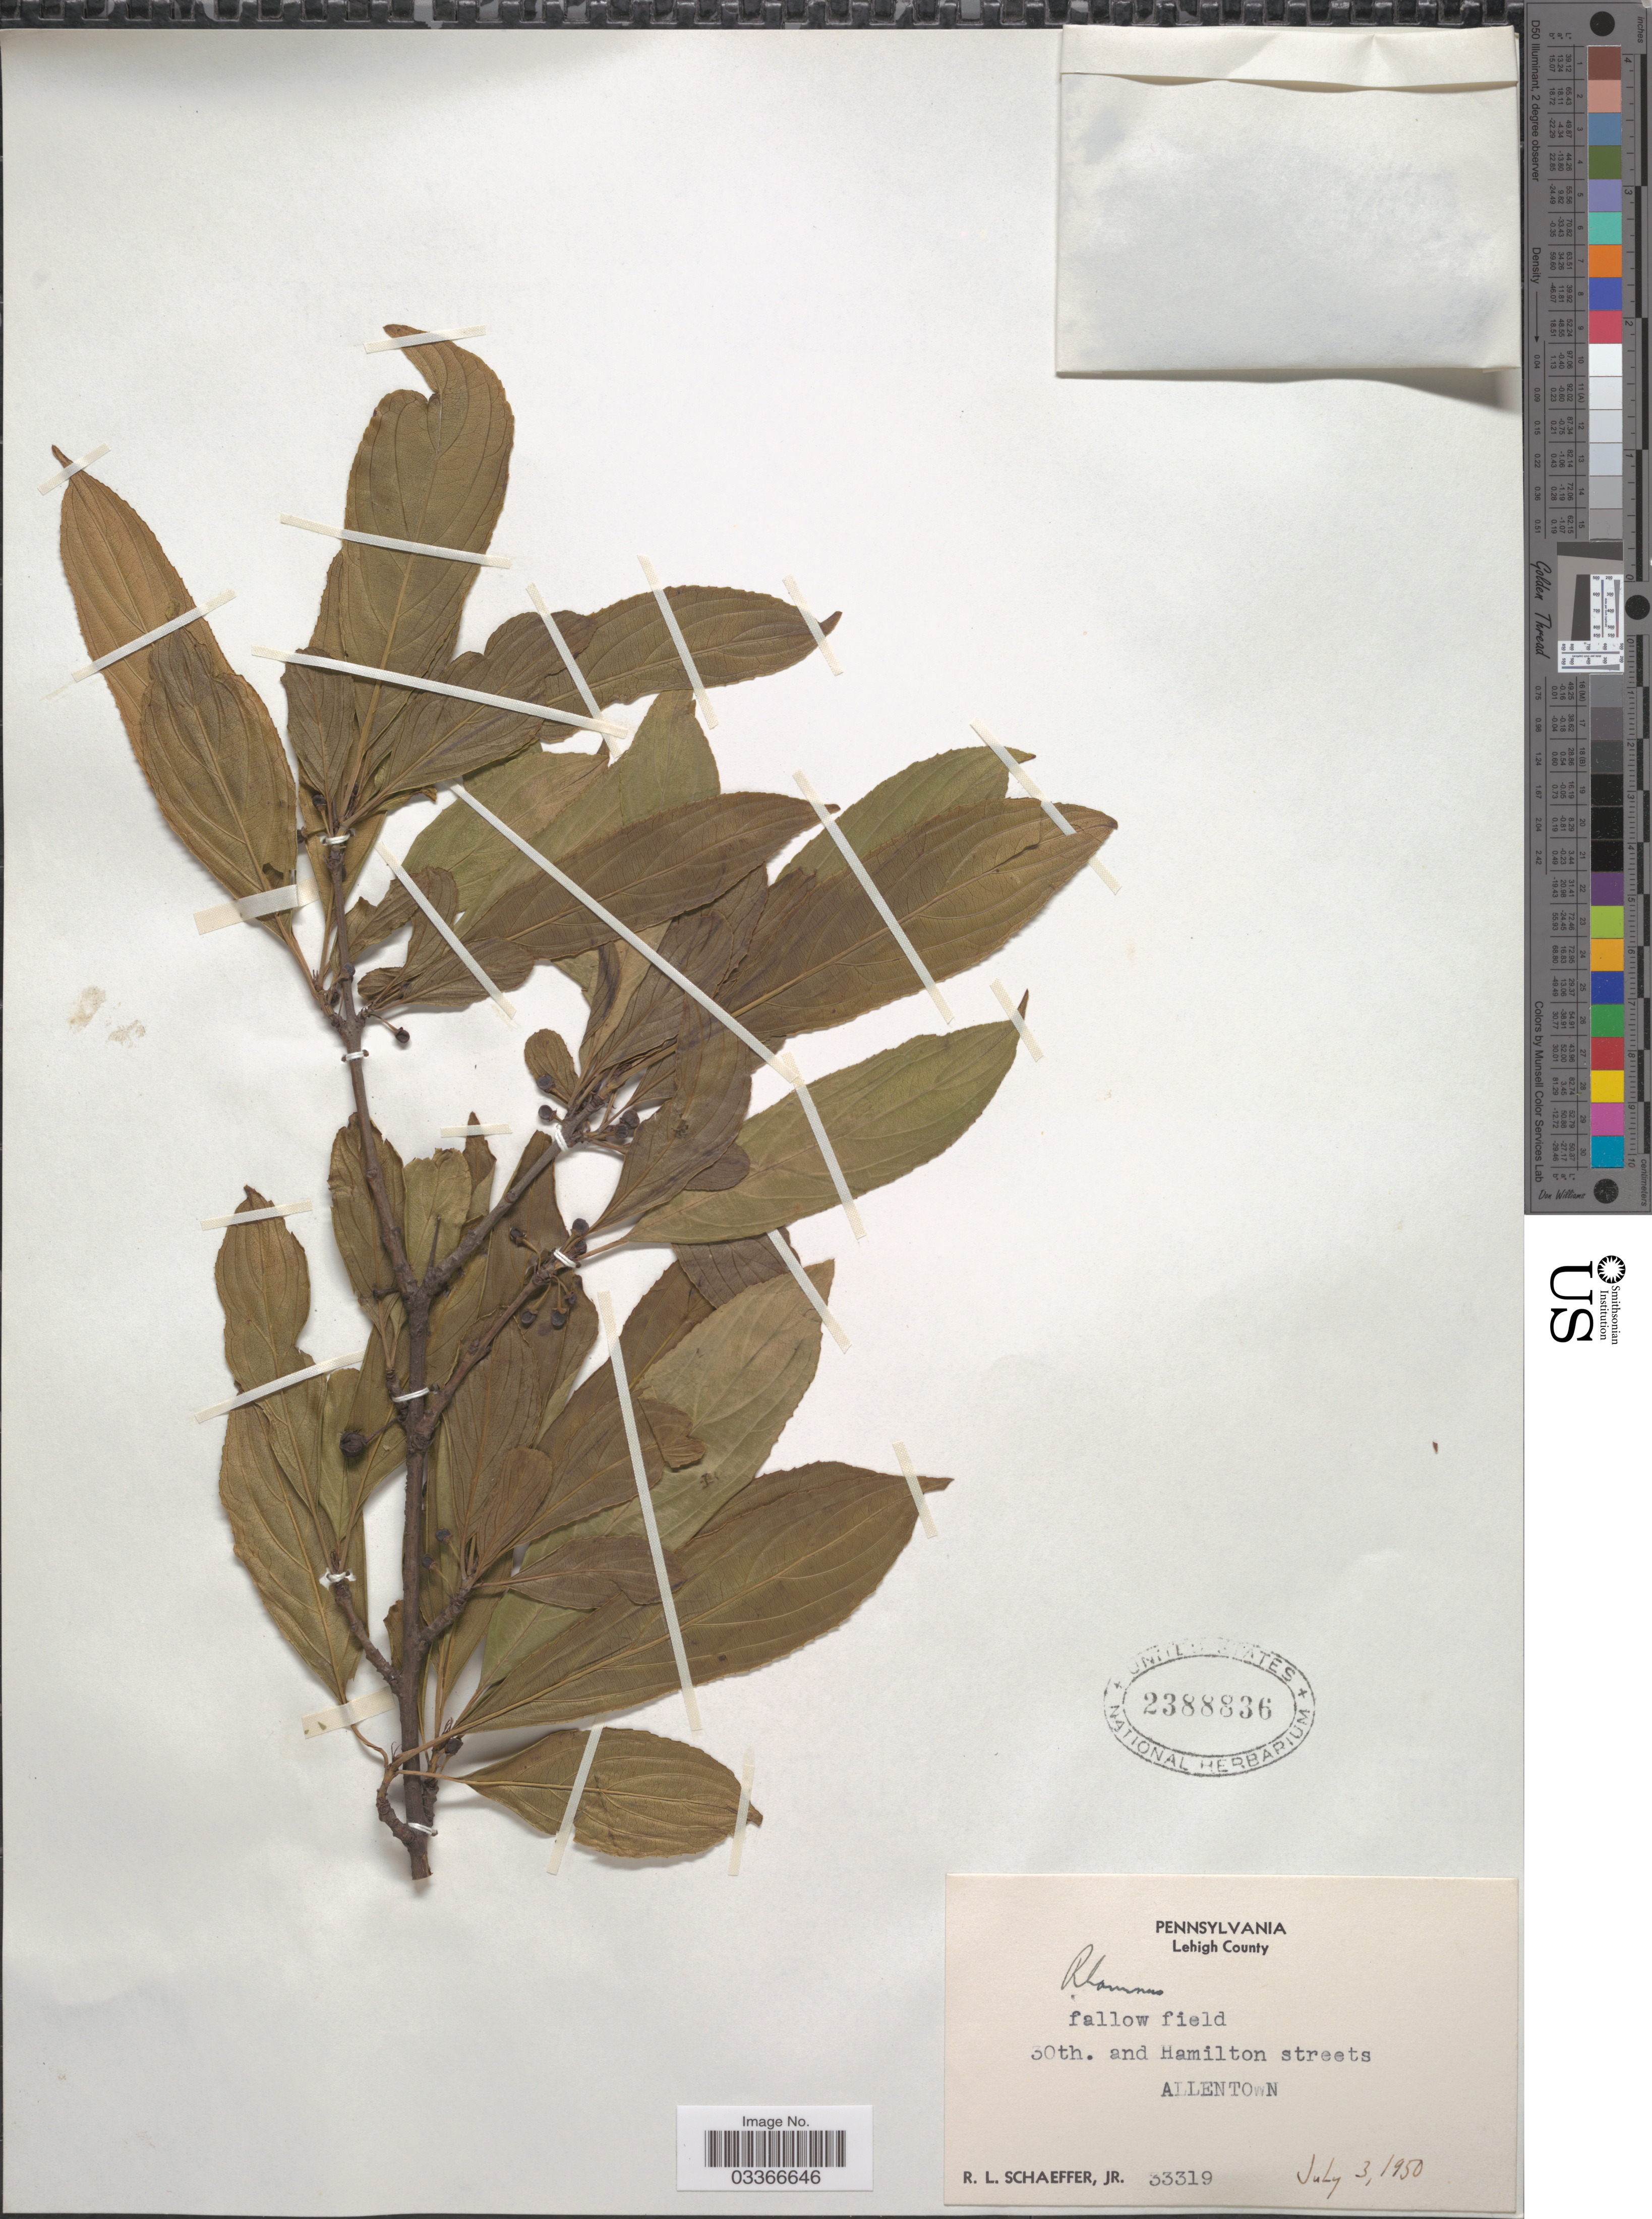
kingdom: Plantae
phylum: Tracheophyta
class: Magnoliopsida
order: Rosales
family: Rhamnaceae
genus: Rhamnus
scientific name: Rhamnus sp.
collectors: R. L. Schaeffer Jr.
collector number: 33319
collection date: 1950-07-03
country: United States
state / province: Pennsylvania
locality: Lehigh County. 30th. and Hamilton streets. Allentown.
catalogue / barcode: US 2388836